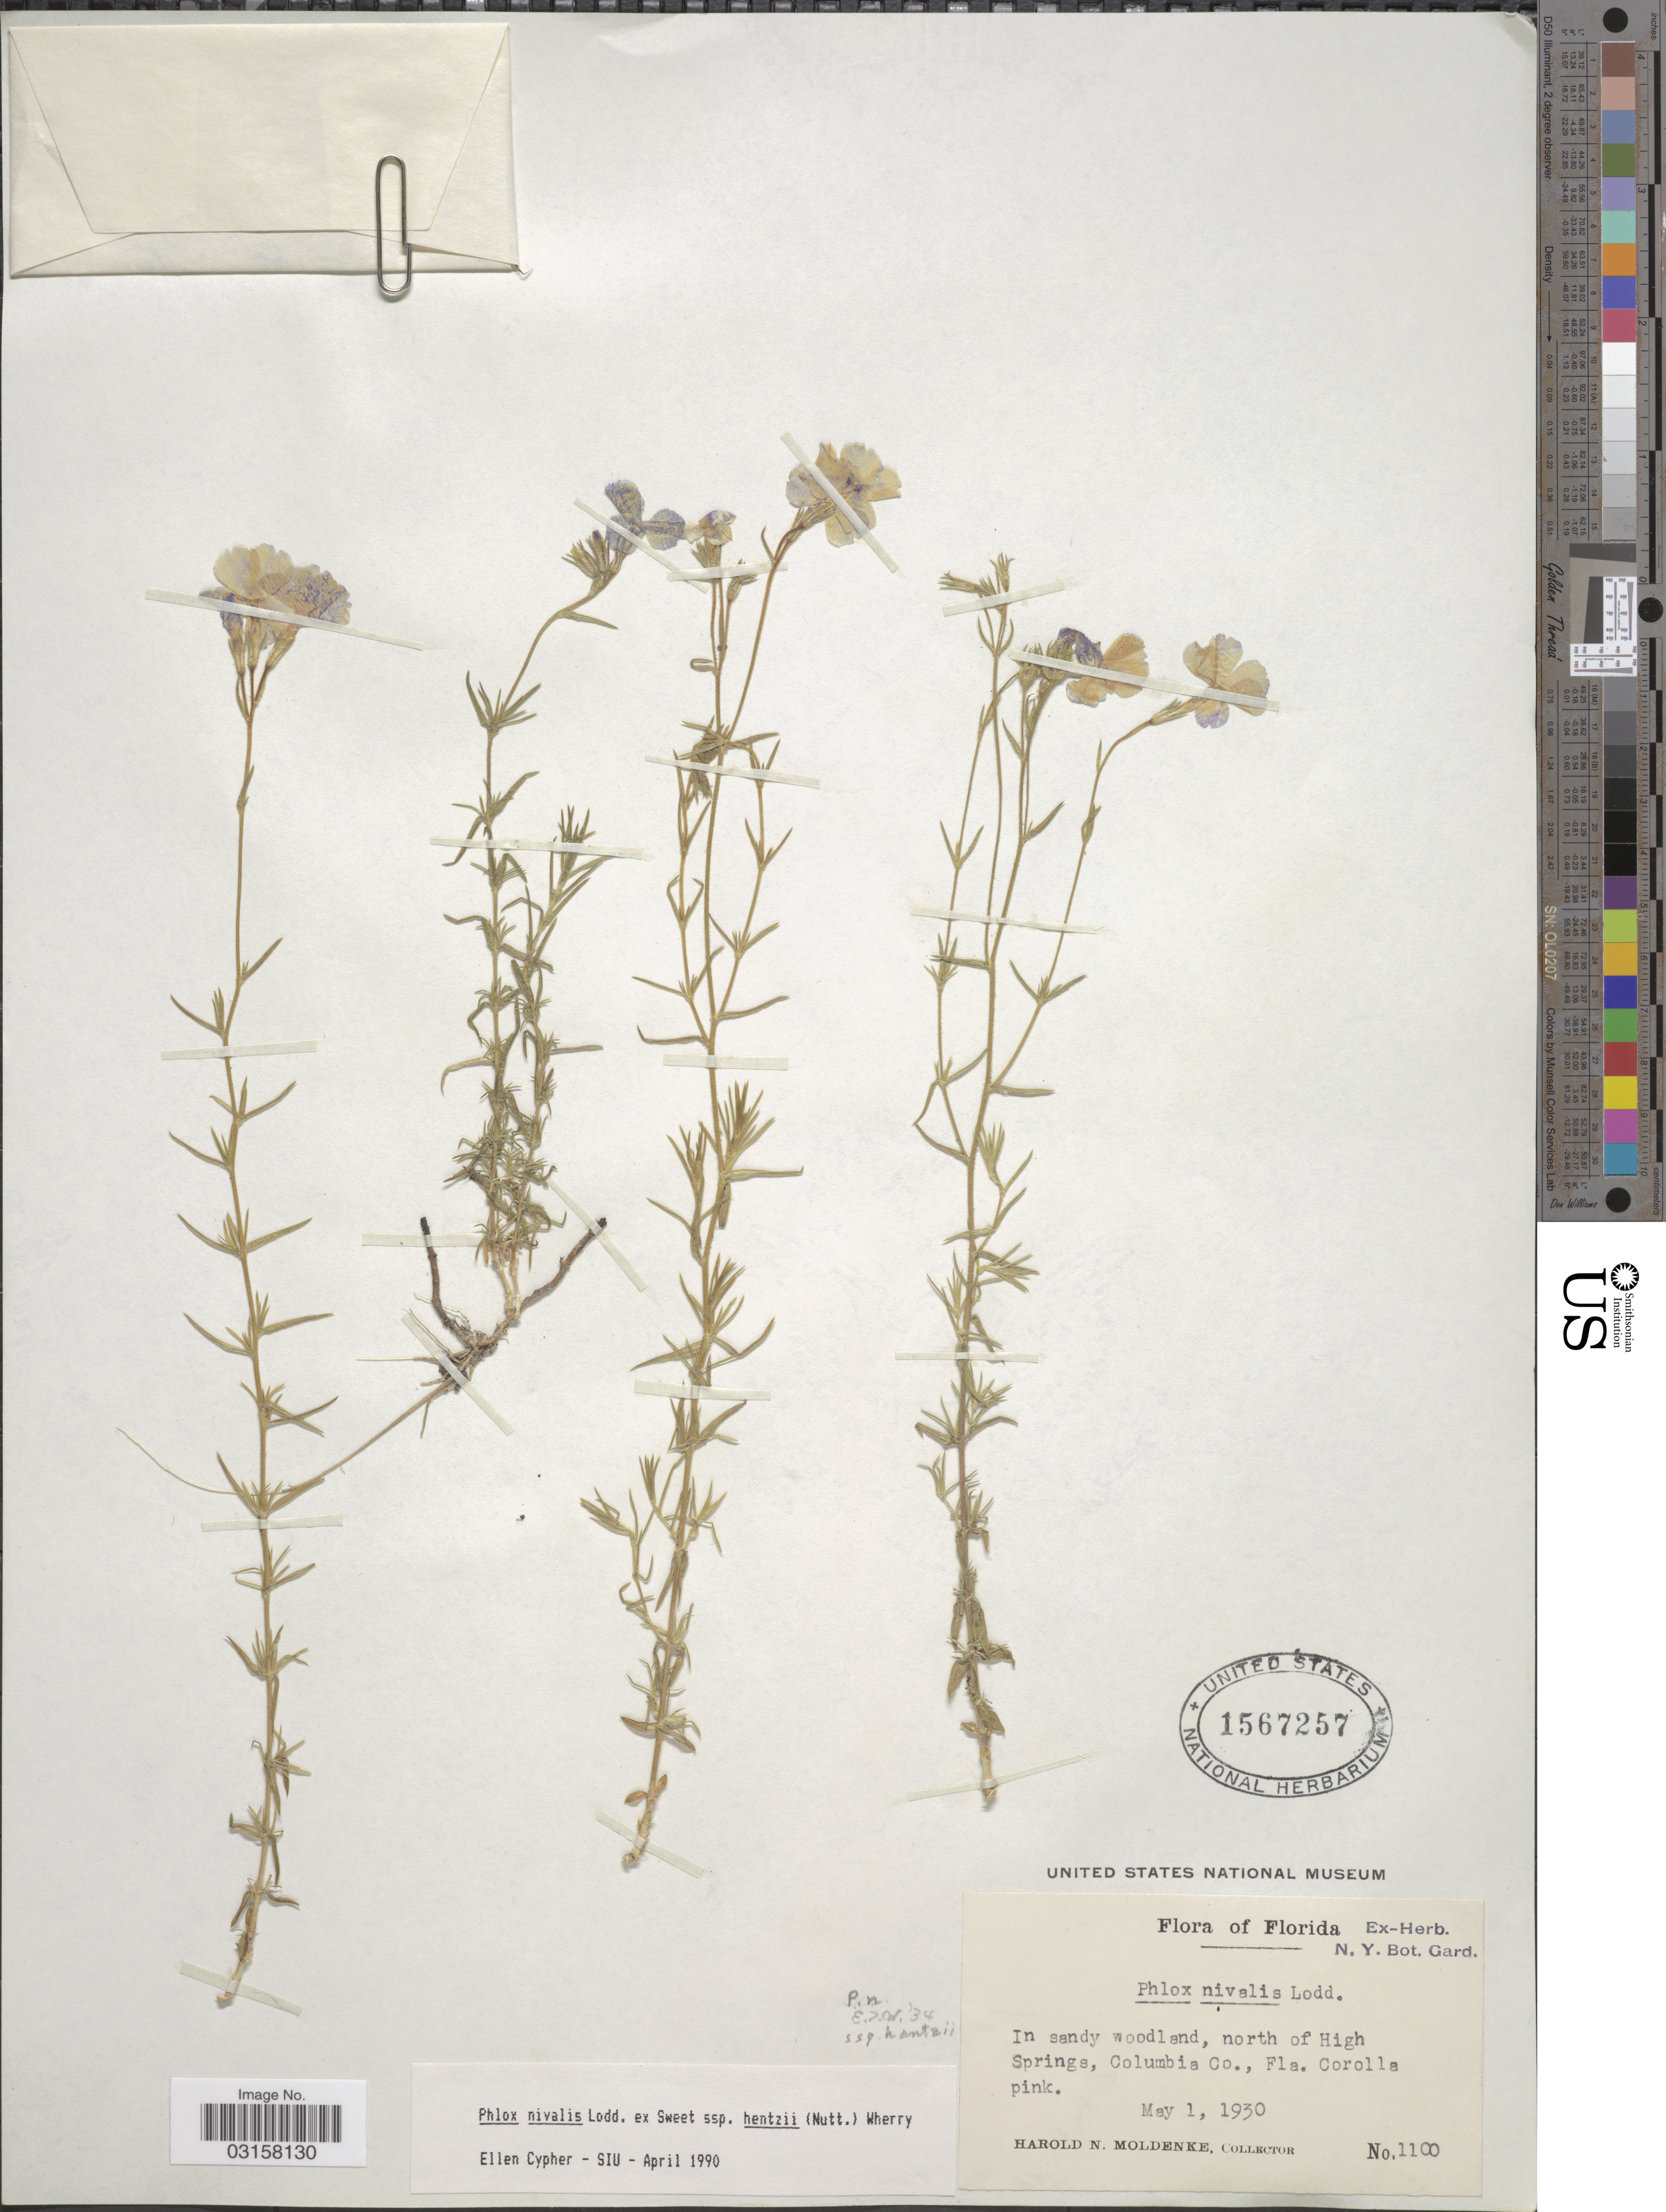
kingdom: Plantae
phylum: Tracheophyta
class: Magnoliopsida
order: Ericales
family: Polemoniaceae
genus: Phlox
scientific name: Phlox nivalis subsp. nivalis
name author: Lodd. ex Sweet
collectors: H. N. Moldenke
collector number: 1100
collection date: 1930-05-01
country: United States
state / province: Florida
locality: North of High Springs, Columbia Co.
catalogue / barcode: US 1567257